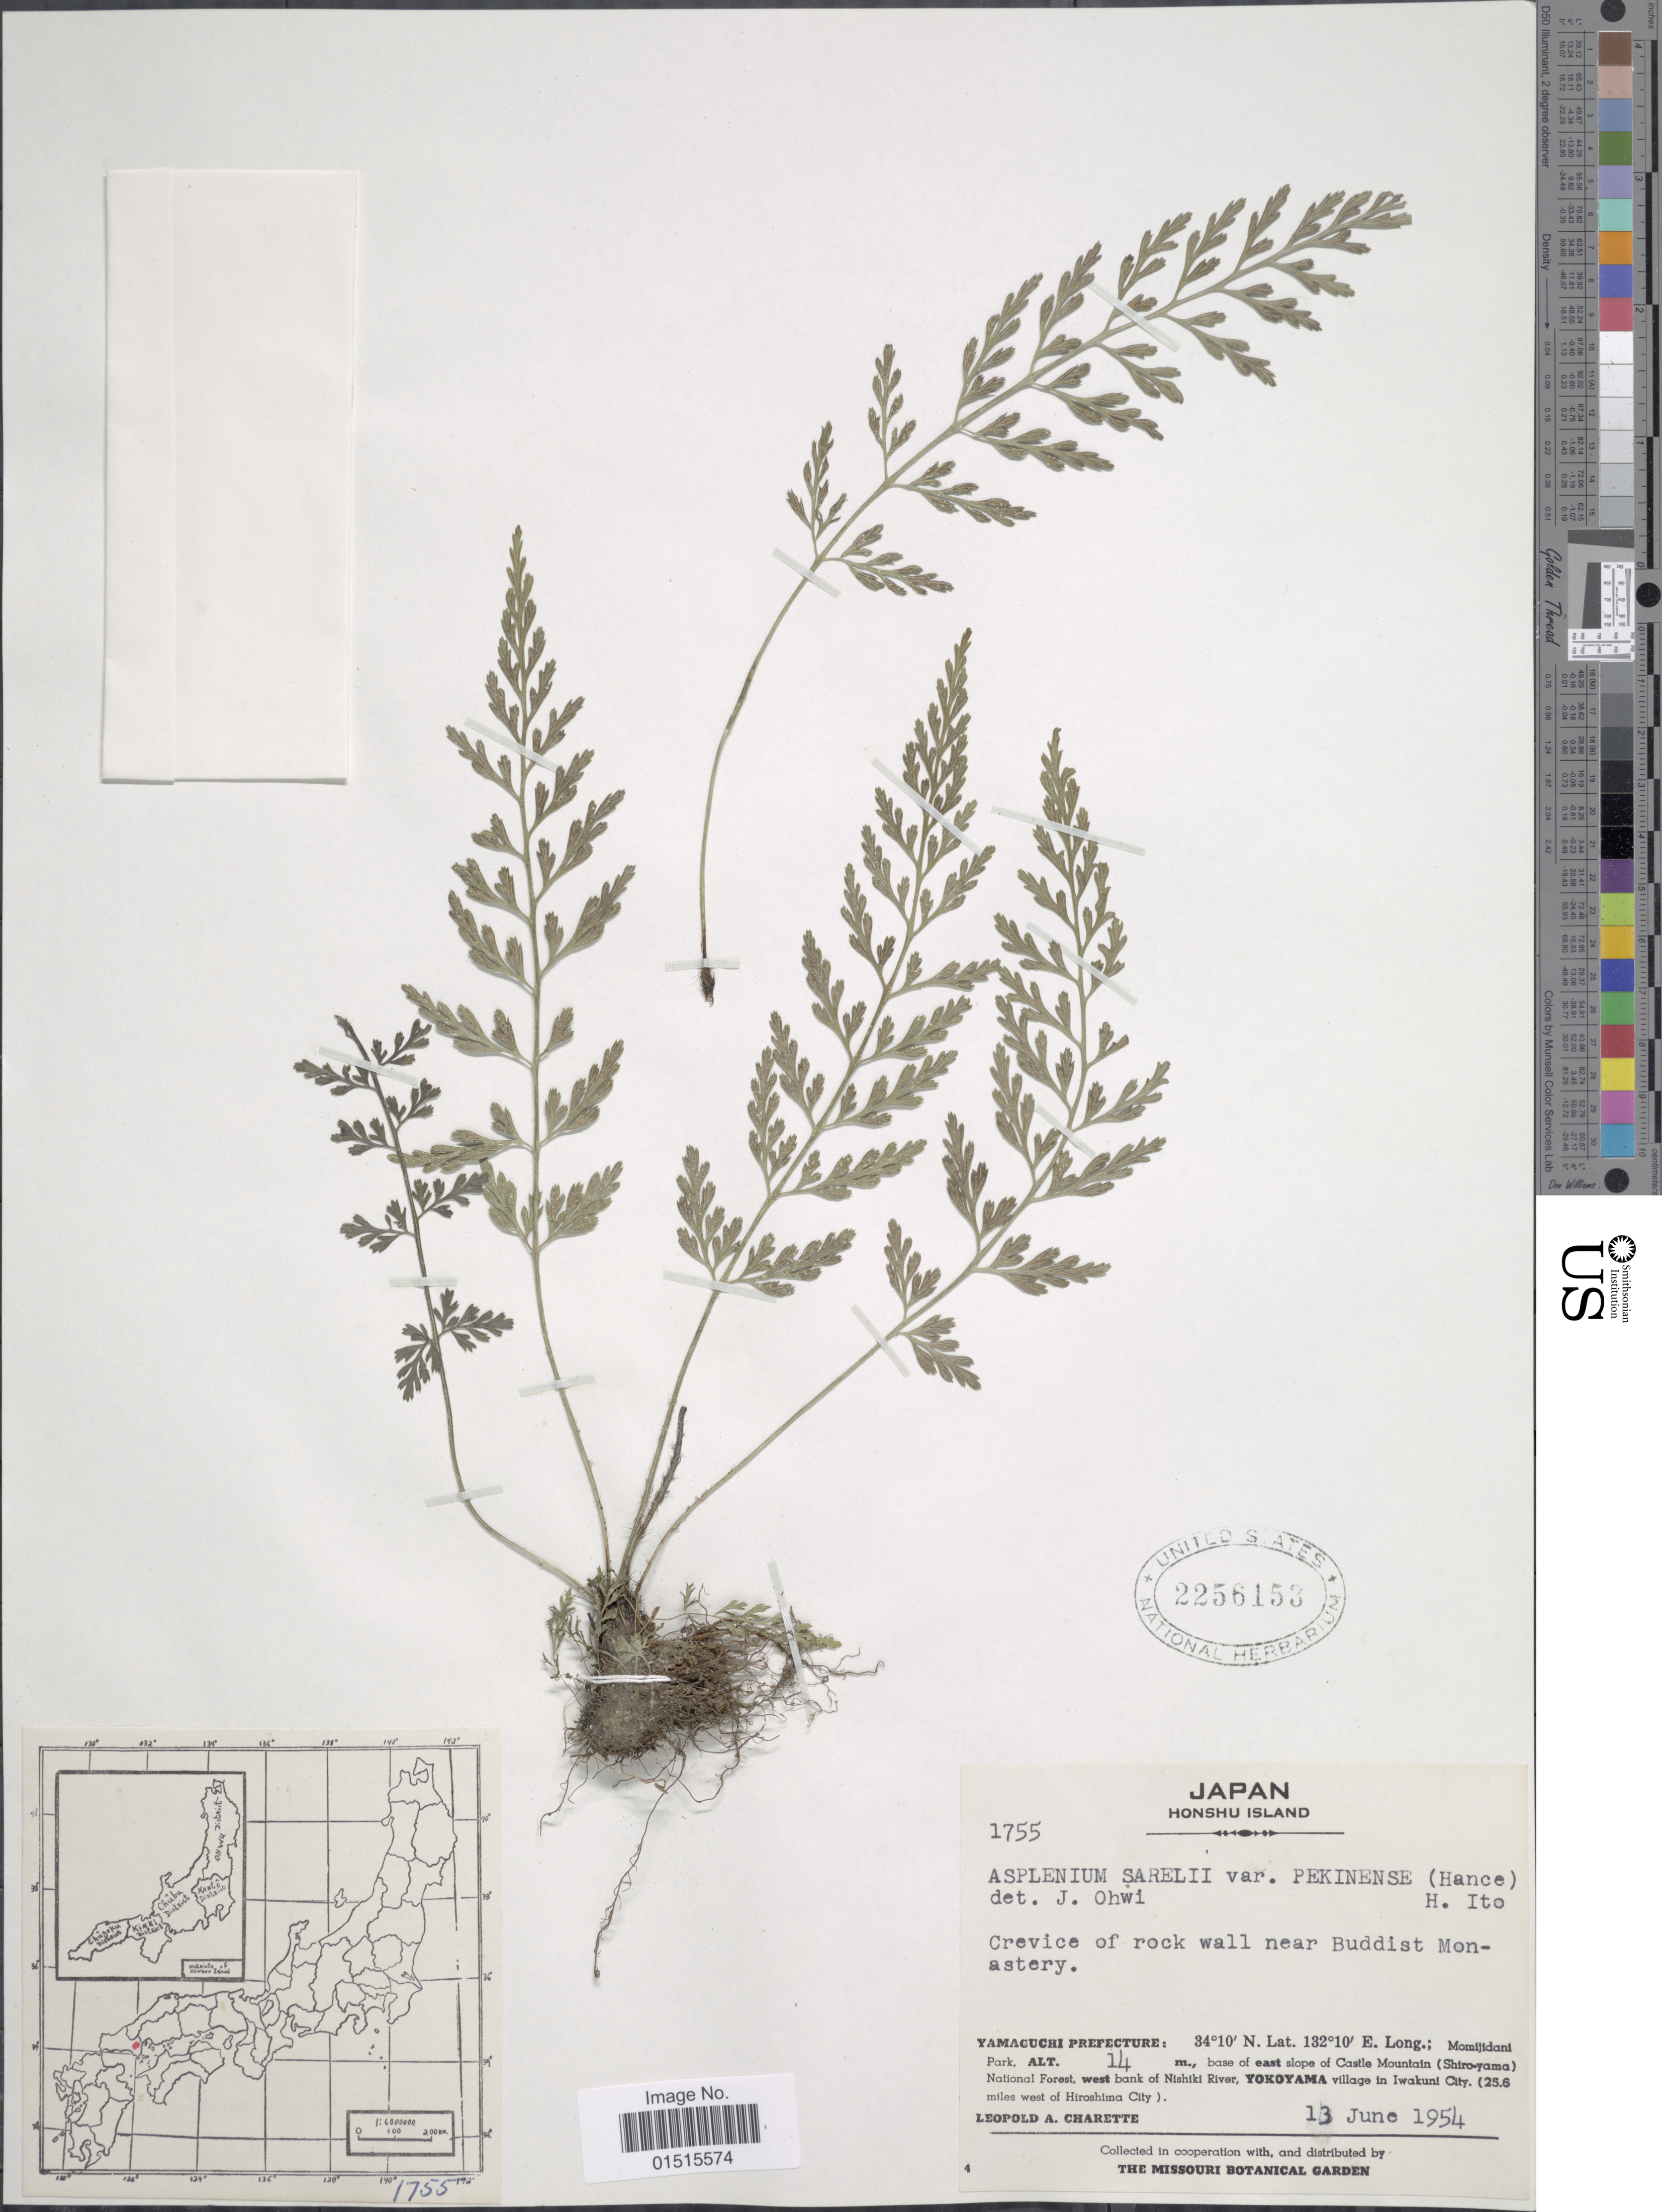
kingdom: Plantae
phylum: Tracheophyta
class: Polypodiopsida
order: Polypodiales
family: Aspleniaceae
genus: Asplenium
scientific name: Asplenium sarelii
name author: Hook.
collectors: L. A. Charette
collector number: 1755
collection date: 1954-06-13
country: Japan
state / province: Yamaguti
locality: Honshu Island, Crevice of rock wall near Buddist Monastery, Yamaguchi Prefecture: Momijidani Park, base of east slope of Castle Mountain (Shiro-yama) National Forest, west bank of Nishiki River, Yokoyama village in Iwakuni City (25.6) miles west of Hiroshima City)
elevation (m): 14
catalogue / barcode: US 2256153